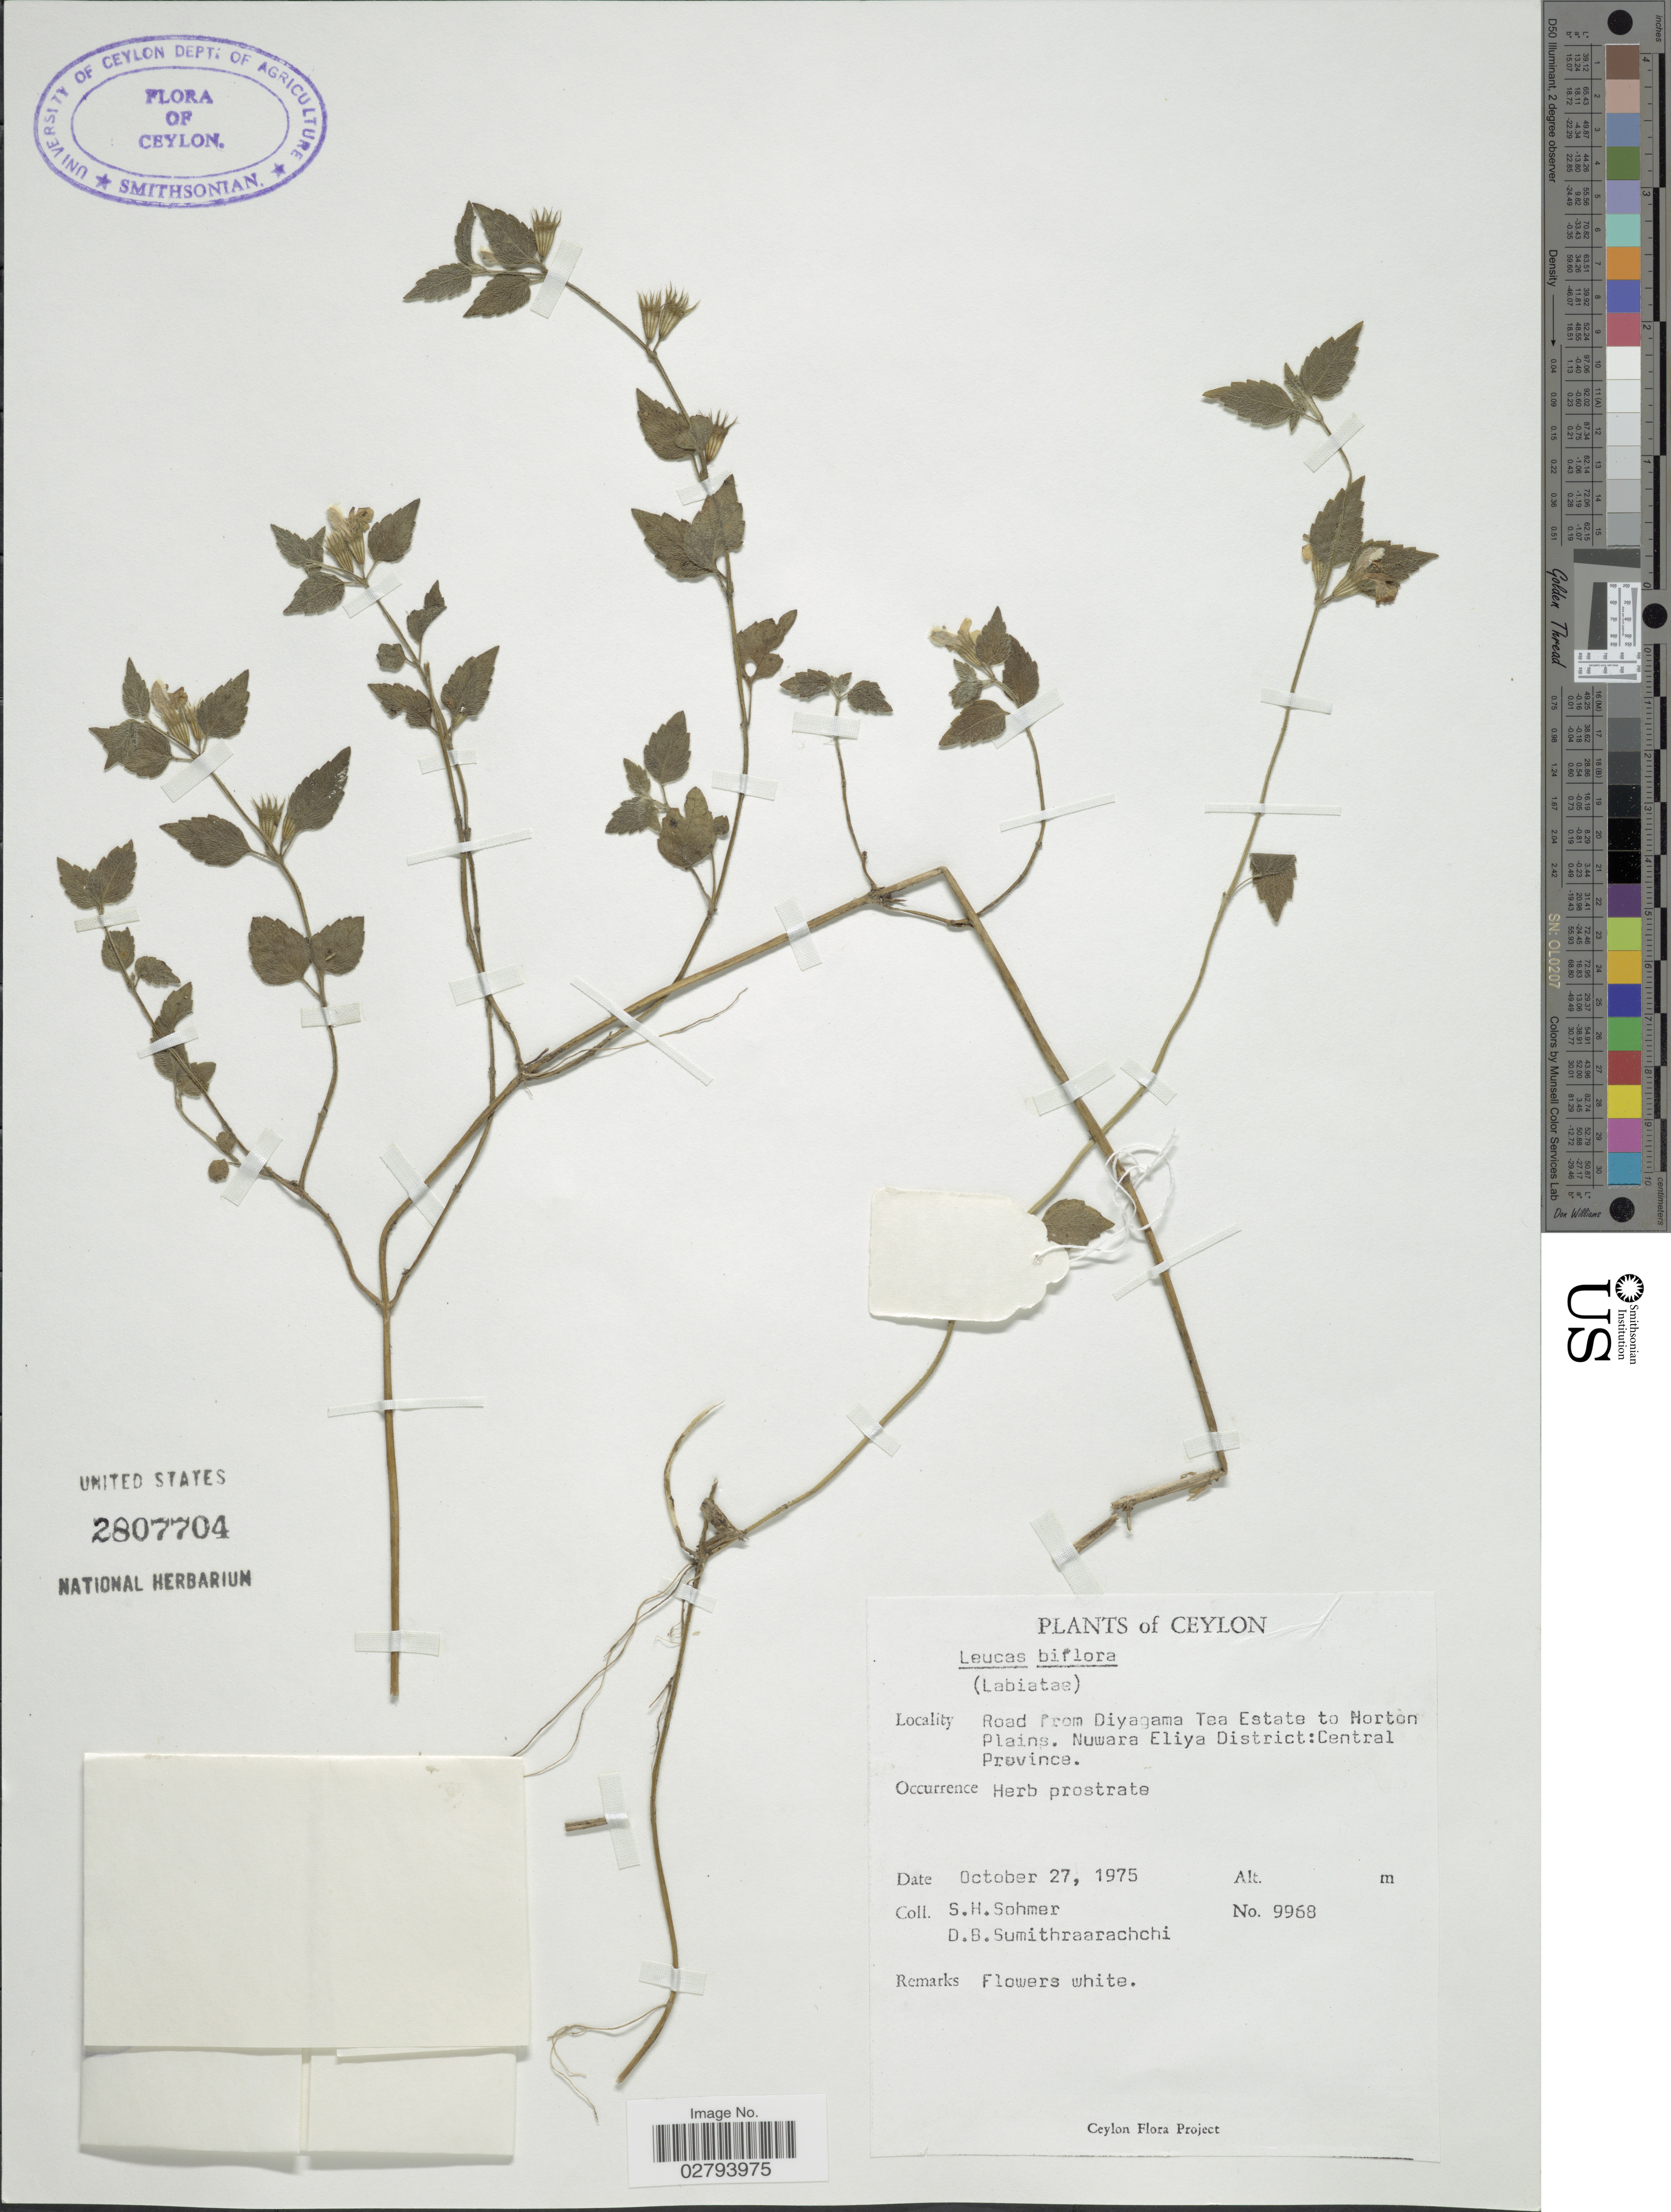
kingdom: Plantae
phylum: Tracheophyta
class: Magnoliopsida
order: Lamiales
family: Lamiaceae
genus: Leucas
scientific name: Leucas biflora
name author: (Vahl) Sm.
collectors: S. H. Sohmer & D. B. Sumithraarachchi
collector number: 9968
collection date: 1975-10-27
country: Sri Lanka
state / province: Central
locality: Ceylon, Road from Diyagama Tea Estate to Horton Plains, Nuwara Eliya District: Central Province.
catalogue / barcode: US 2807704